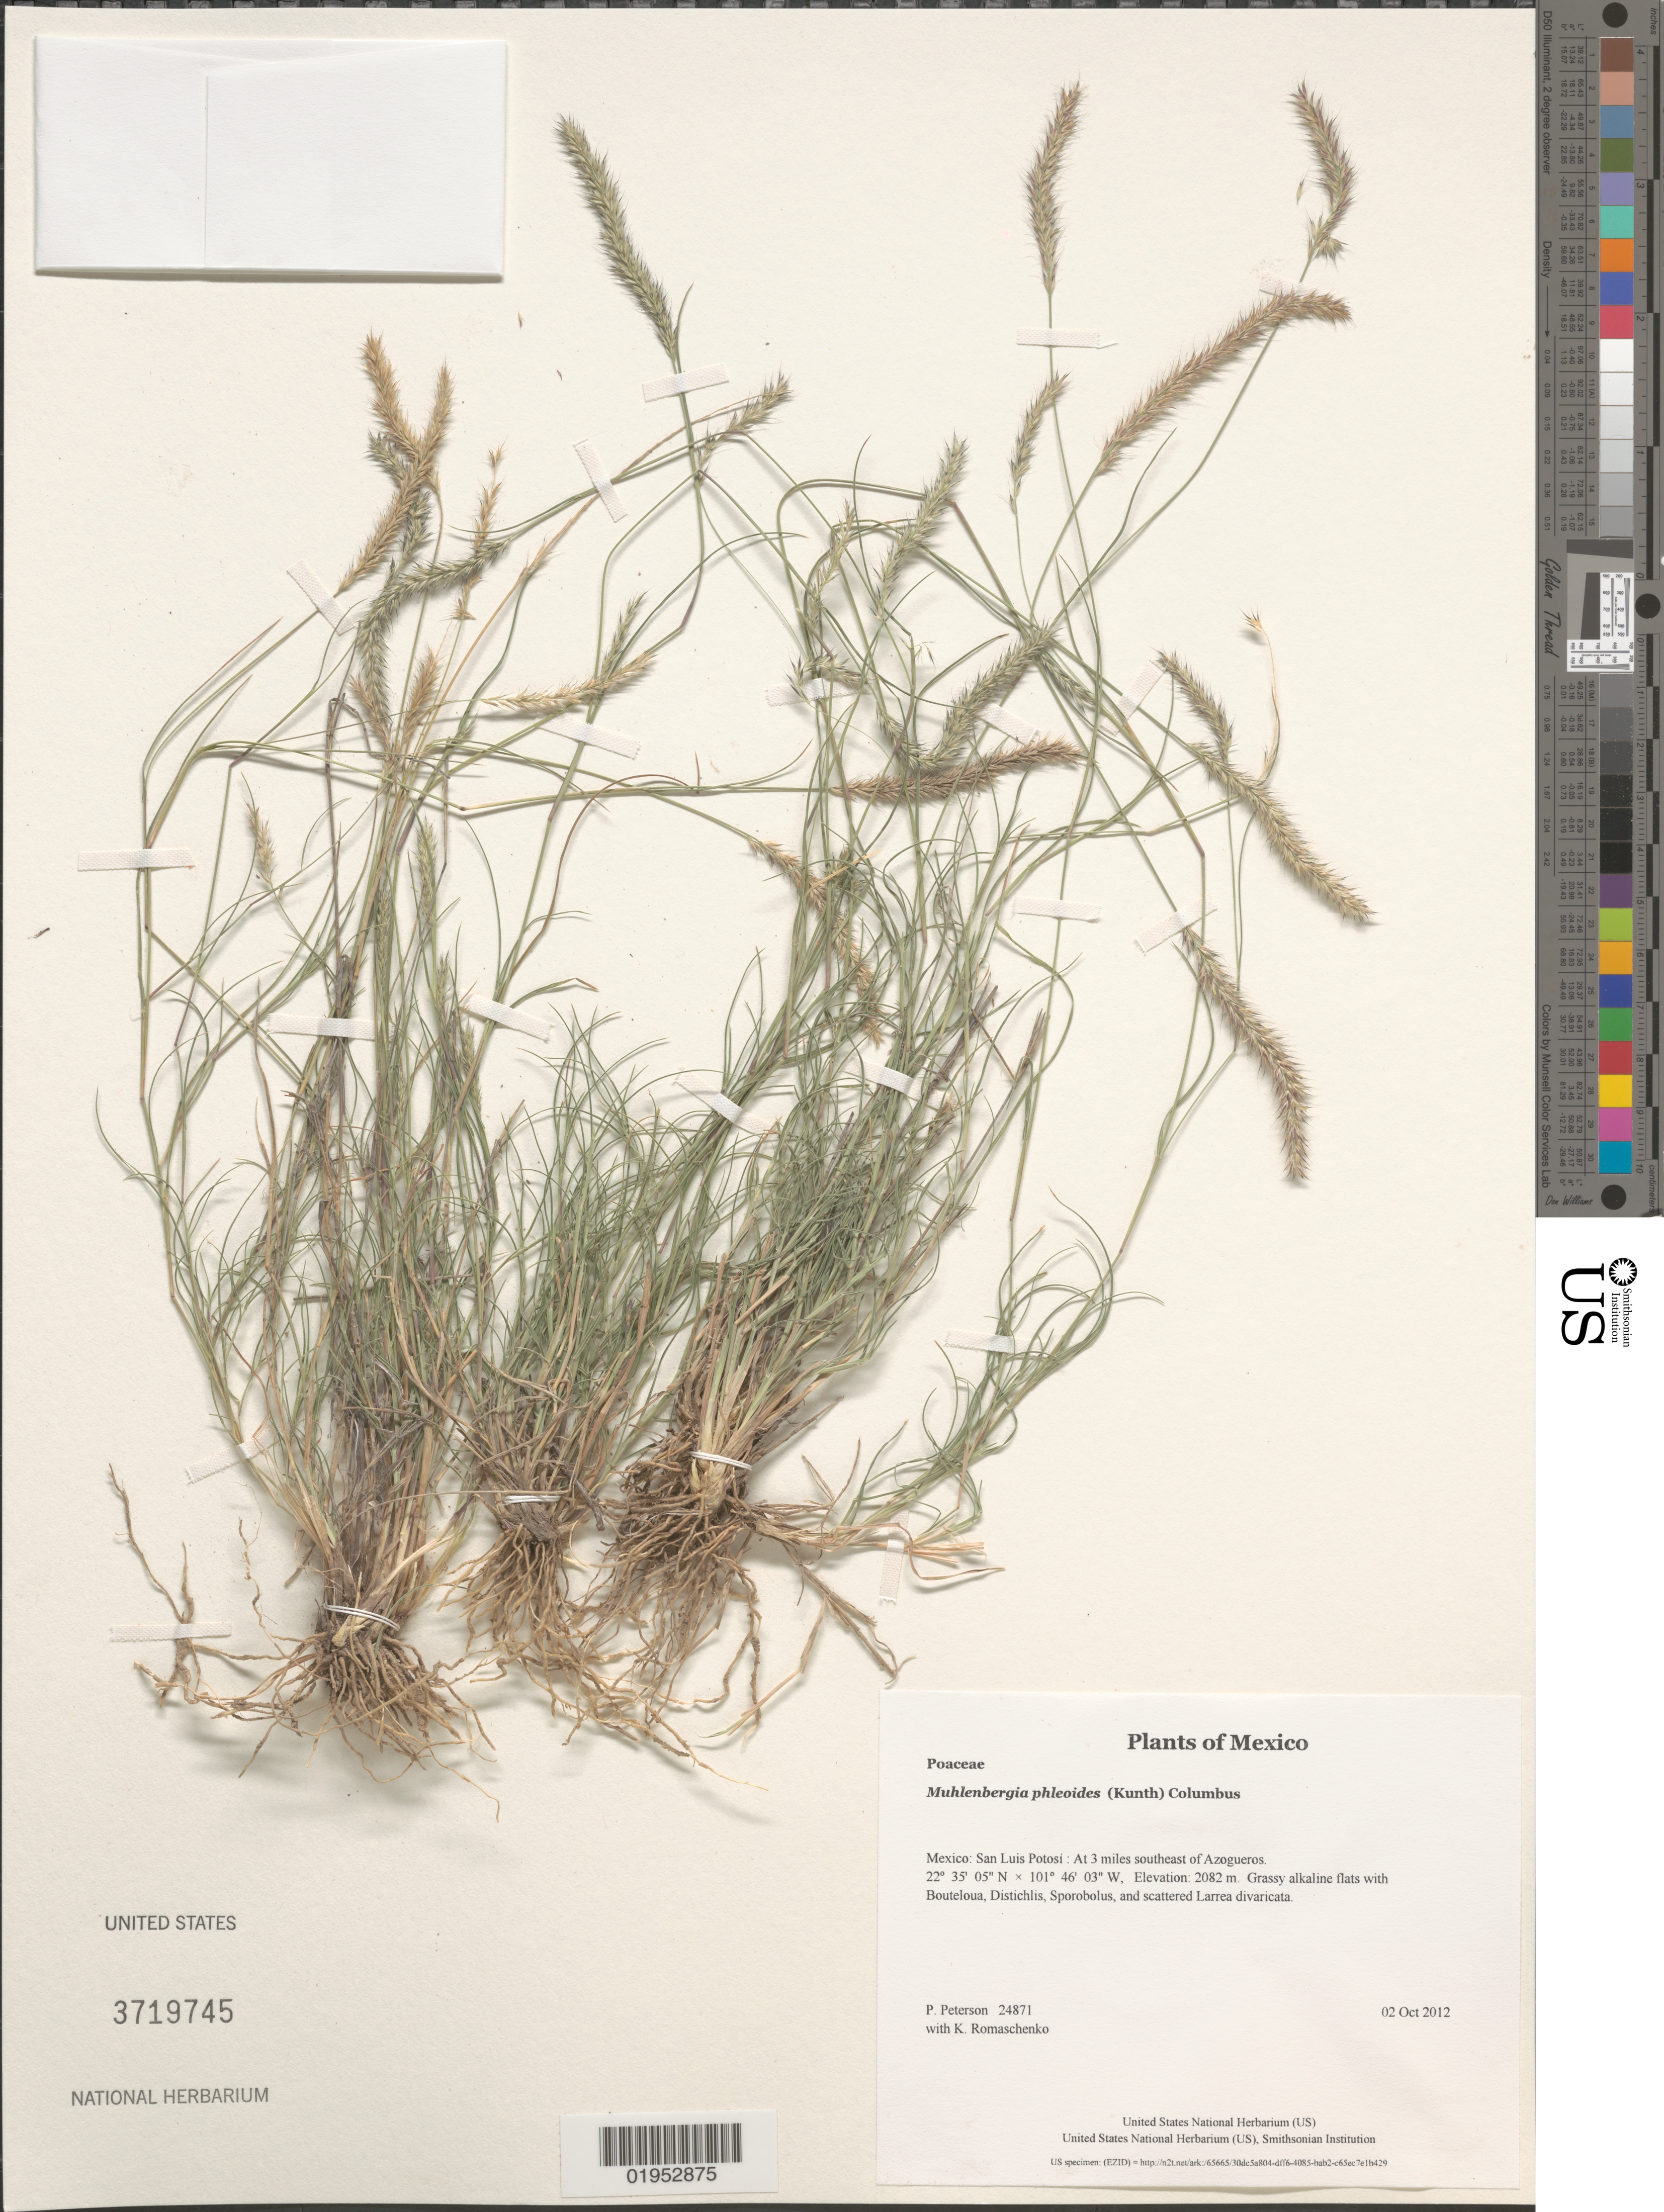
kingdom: Plantae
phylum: Tracheophyta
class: Liliopsida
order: Poales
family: Poaceae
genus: Muhlenbergia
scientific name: Muhlenbergia phleoides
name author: (Kunth) Columbus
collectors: P. M. Peterson & K. Romaschenko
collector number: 24871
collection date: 2012-10-02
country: Mexico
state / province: San Luis Potosí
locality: At 3 miles southeast of Azogueros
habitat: Grassy alkaline flats with Bouteloua, Distichlis, Sporobolus, and scattered Larrea divaricata.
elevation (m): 2082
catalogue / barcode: US 3719745